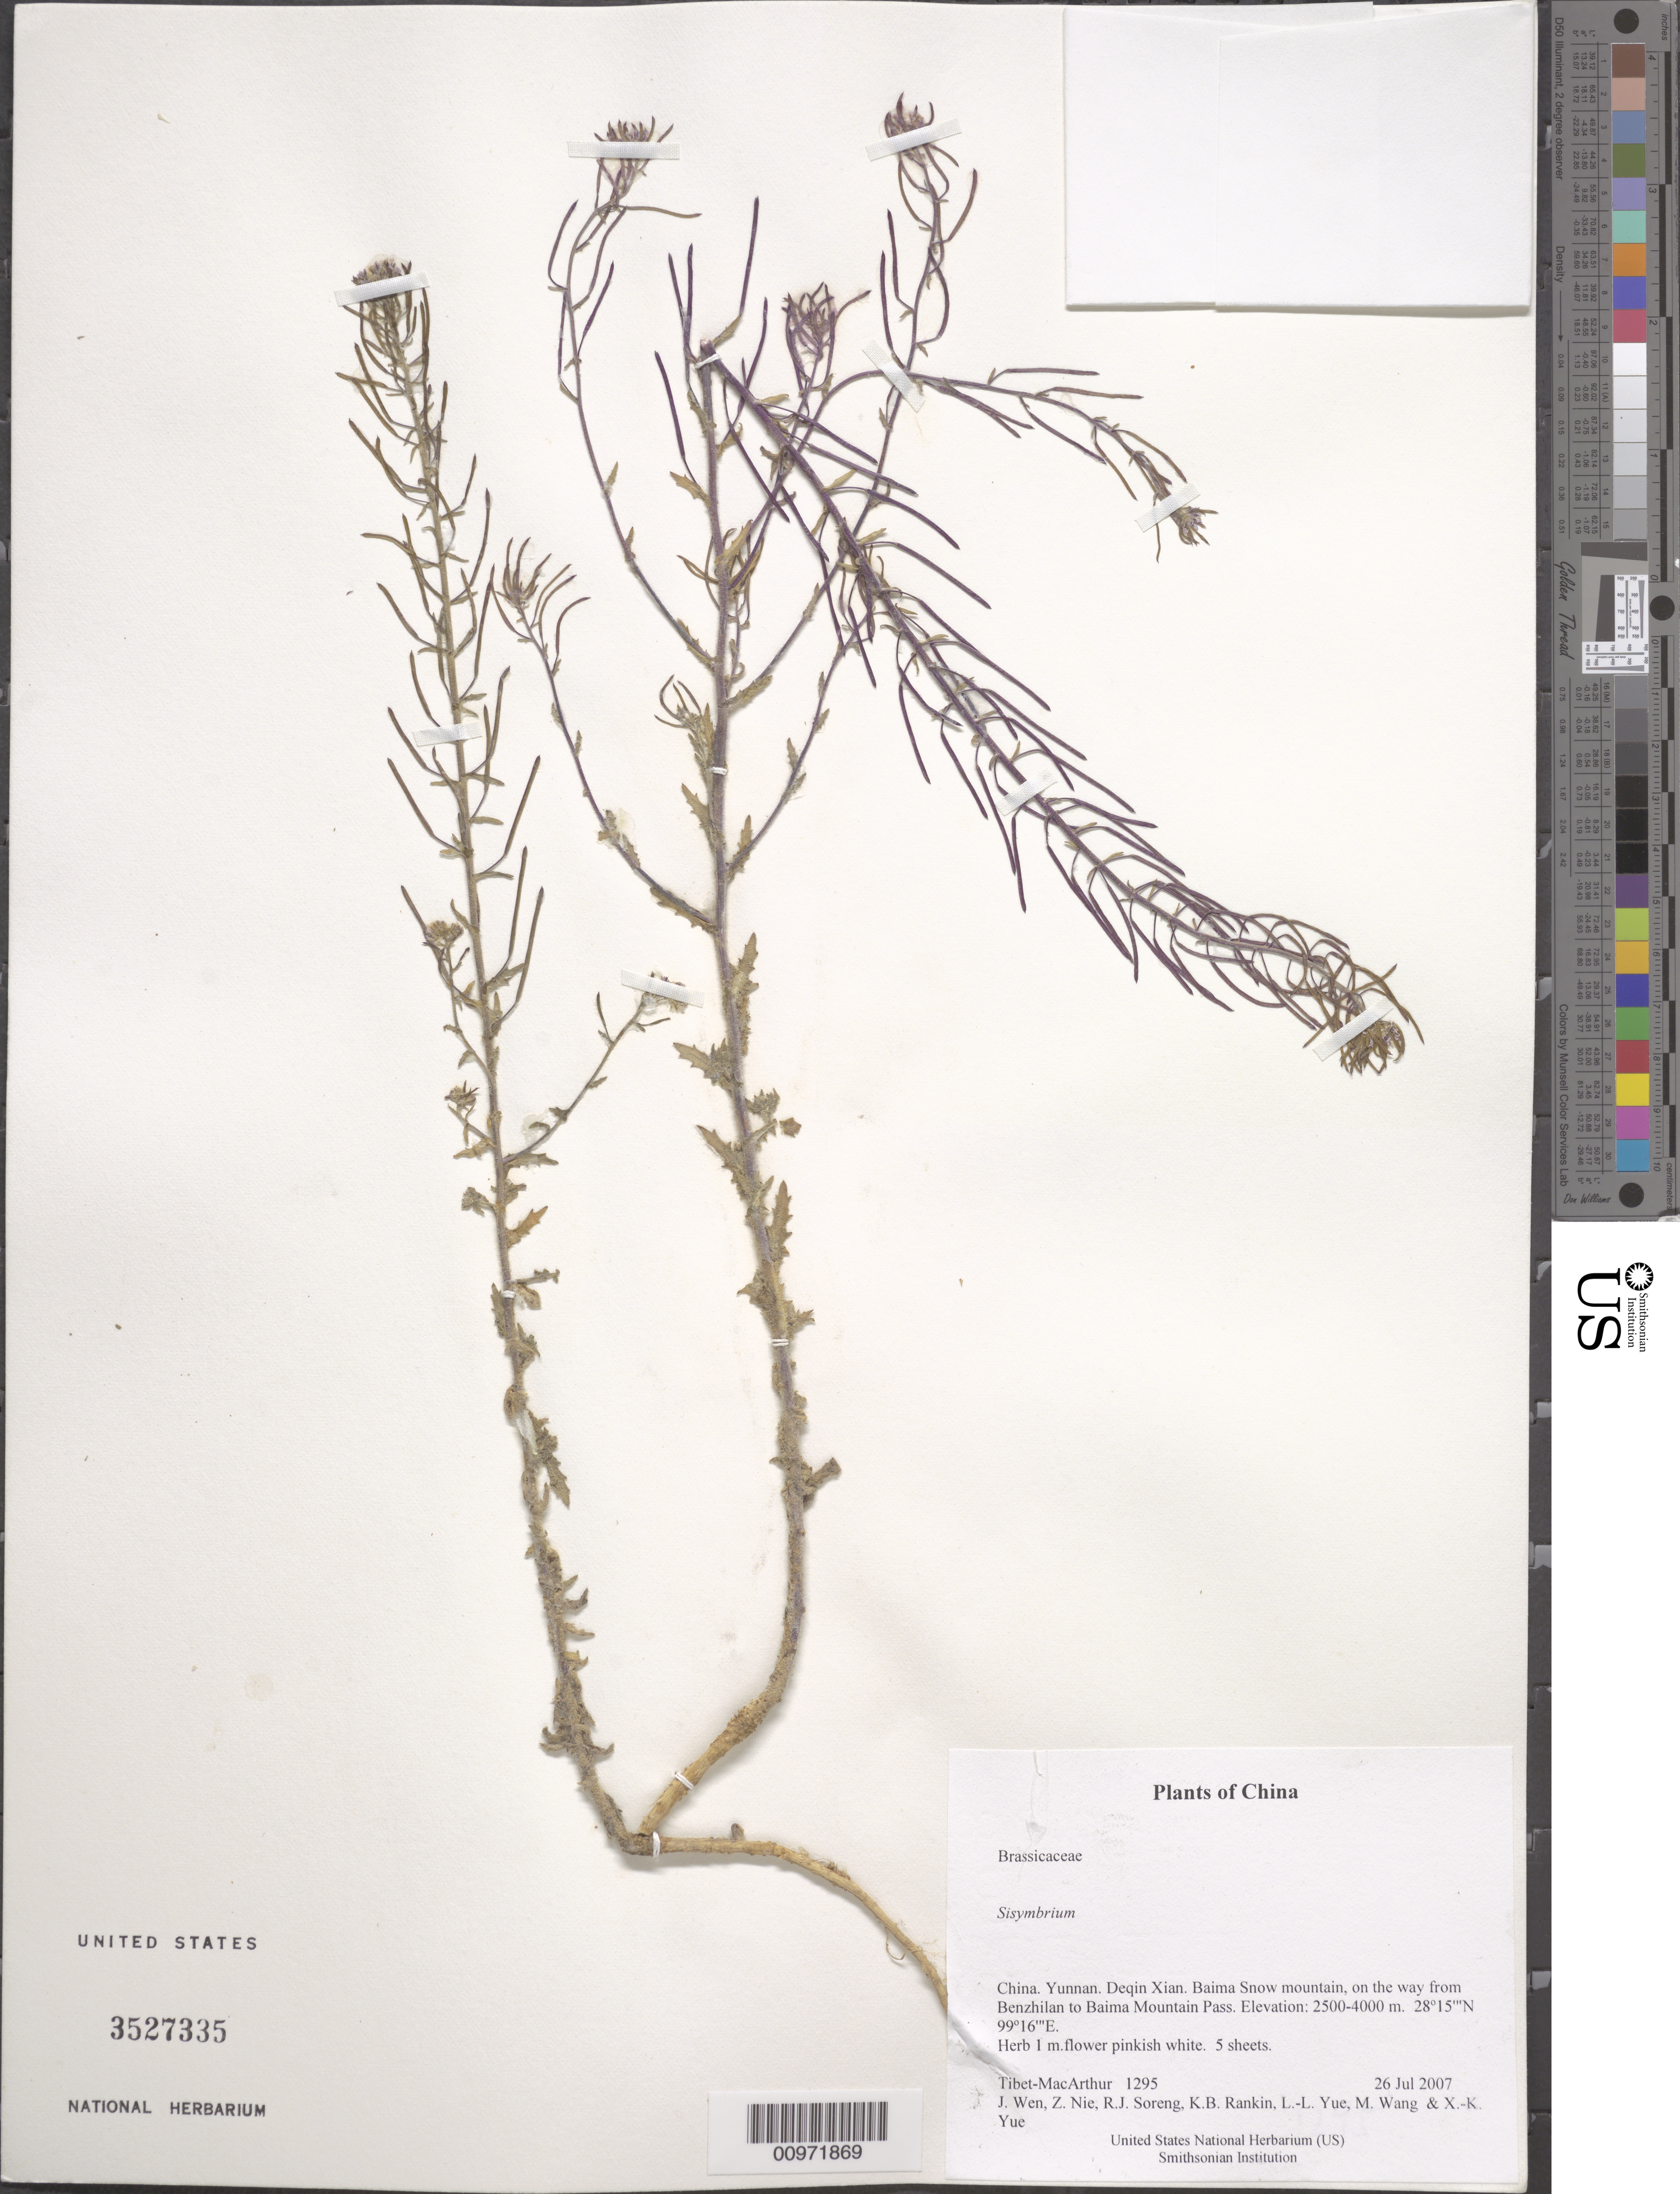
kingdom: Plantae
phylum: Tracheophyta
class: Magnoliopsida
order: Brassicales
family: Brassicaceae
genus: Sisymbrium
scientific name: Sisymbrium sp.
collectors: Tibet-MacArthur, J. Wen, Z. Nie, R. J. Soreng, K. Rankin, L. Yue, M. Wang & X. Yue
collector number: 1295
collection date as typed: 26 Jul 2007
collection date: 2007-07-26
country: China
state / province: Yunnan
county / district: Deqin Xian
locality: Baima Snow mountain, on the way from Benzhilan to Baima Mountain Pass.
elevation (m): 2500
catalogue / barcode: US 3527335